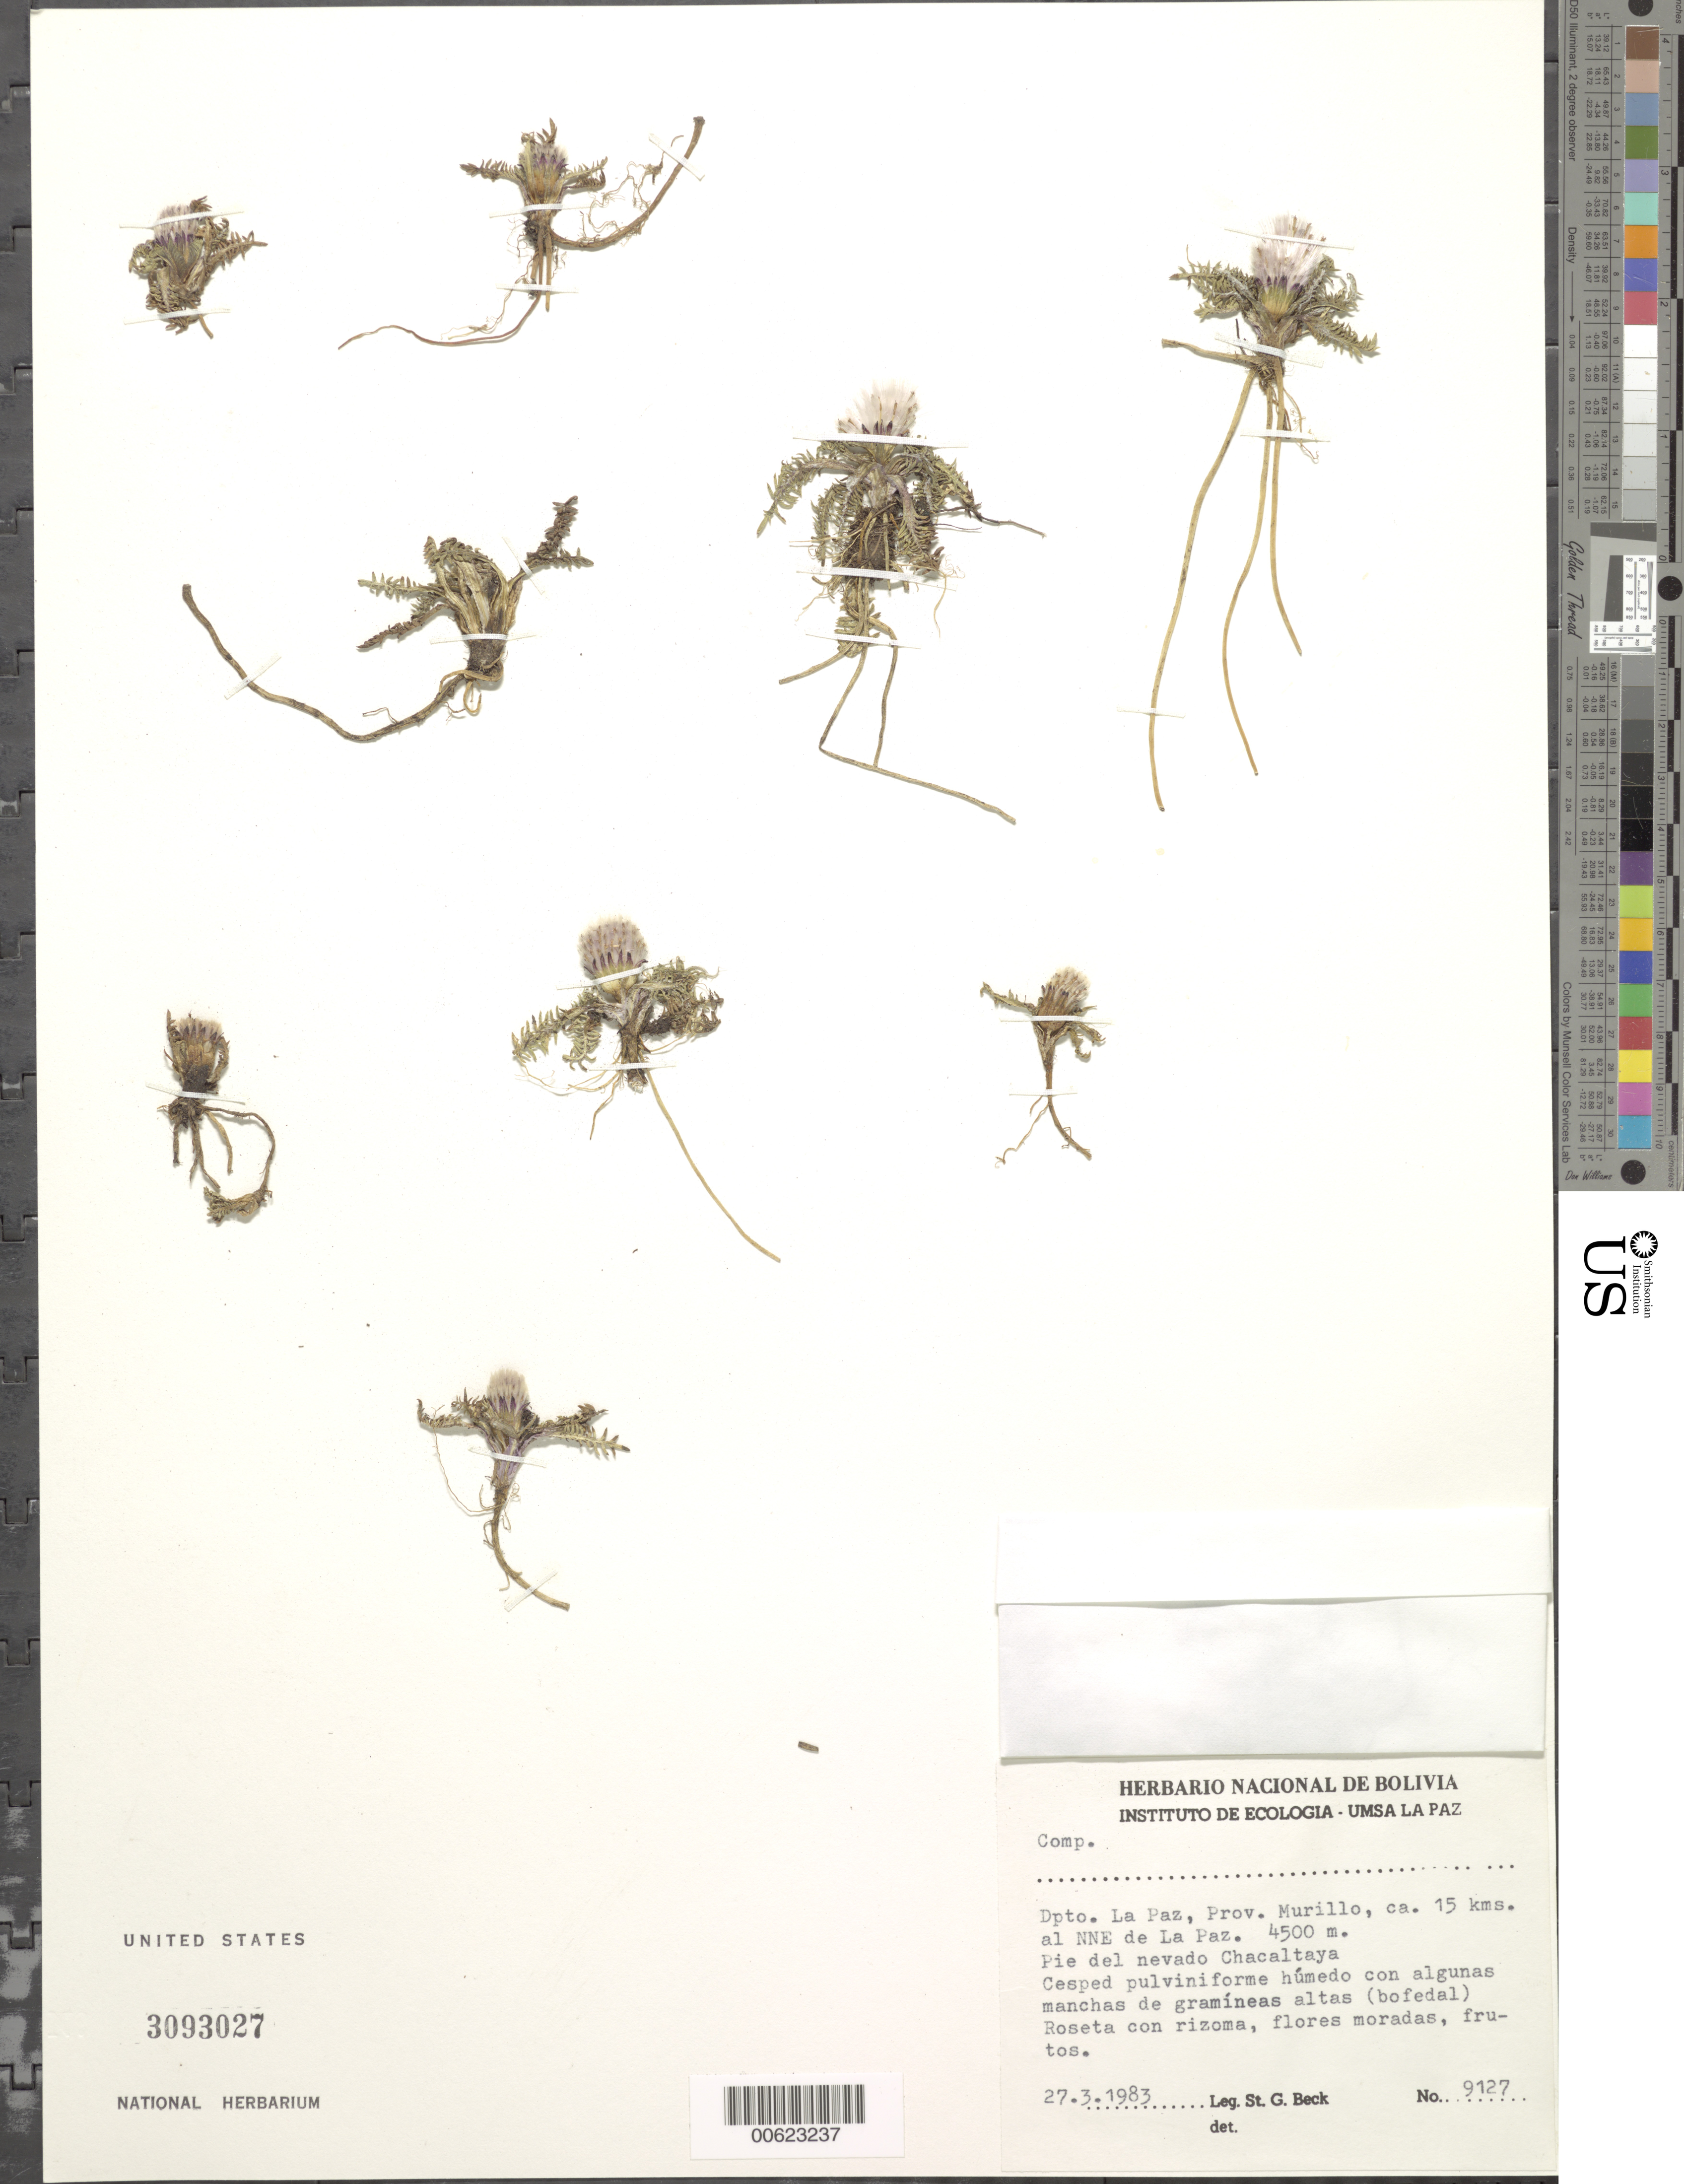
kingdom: Plantae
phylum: Tracheophyta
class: Magnoliopsida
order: Asterales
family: Asteraceae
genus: Werneria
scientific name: Werneria pinnatifida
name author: Remy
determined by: Calvo, Joel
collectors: S. G. Beck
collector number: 9127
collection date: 1983-03-27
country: Bolivia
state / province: La Paz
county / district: Murillo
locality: La Paz, 15 km NNE, pie del nevado Chacaltaya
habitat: Cesped pulviniforme humedo conalgunas manchas de gramineas altas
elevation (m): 4500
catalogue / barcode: US 3093027